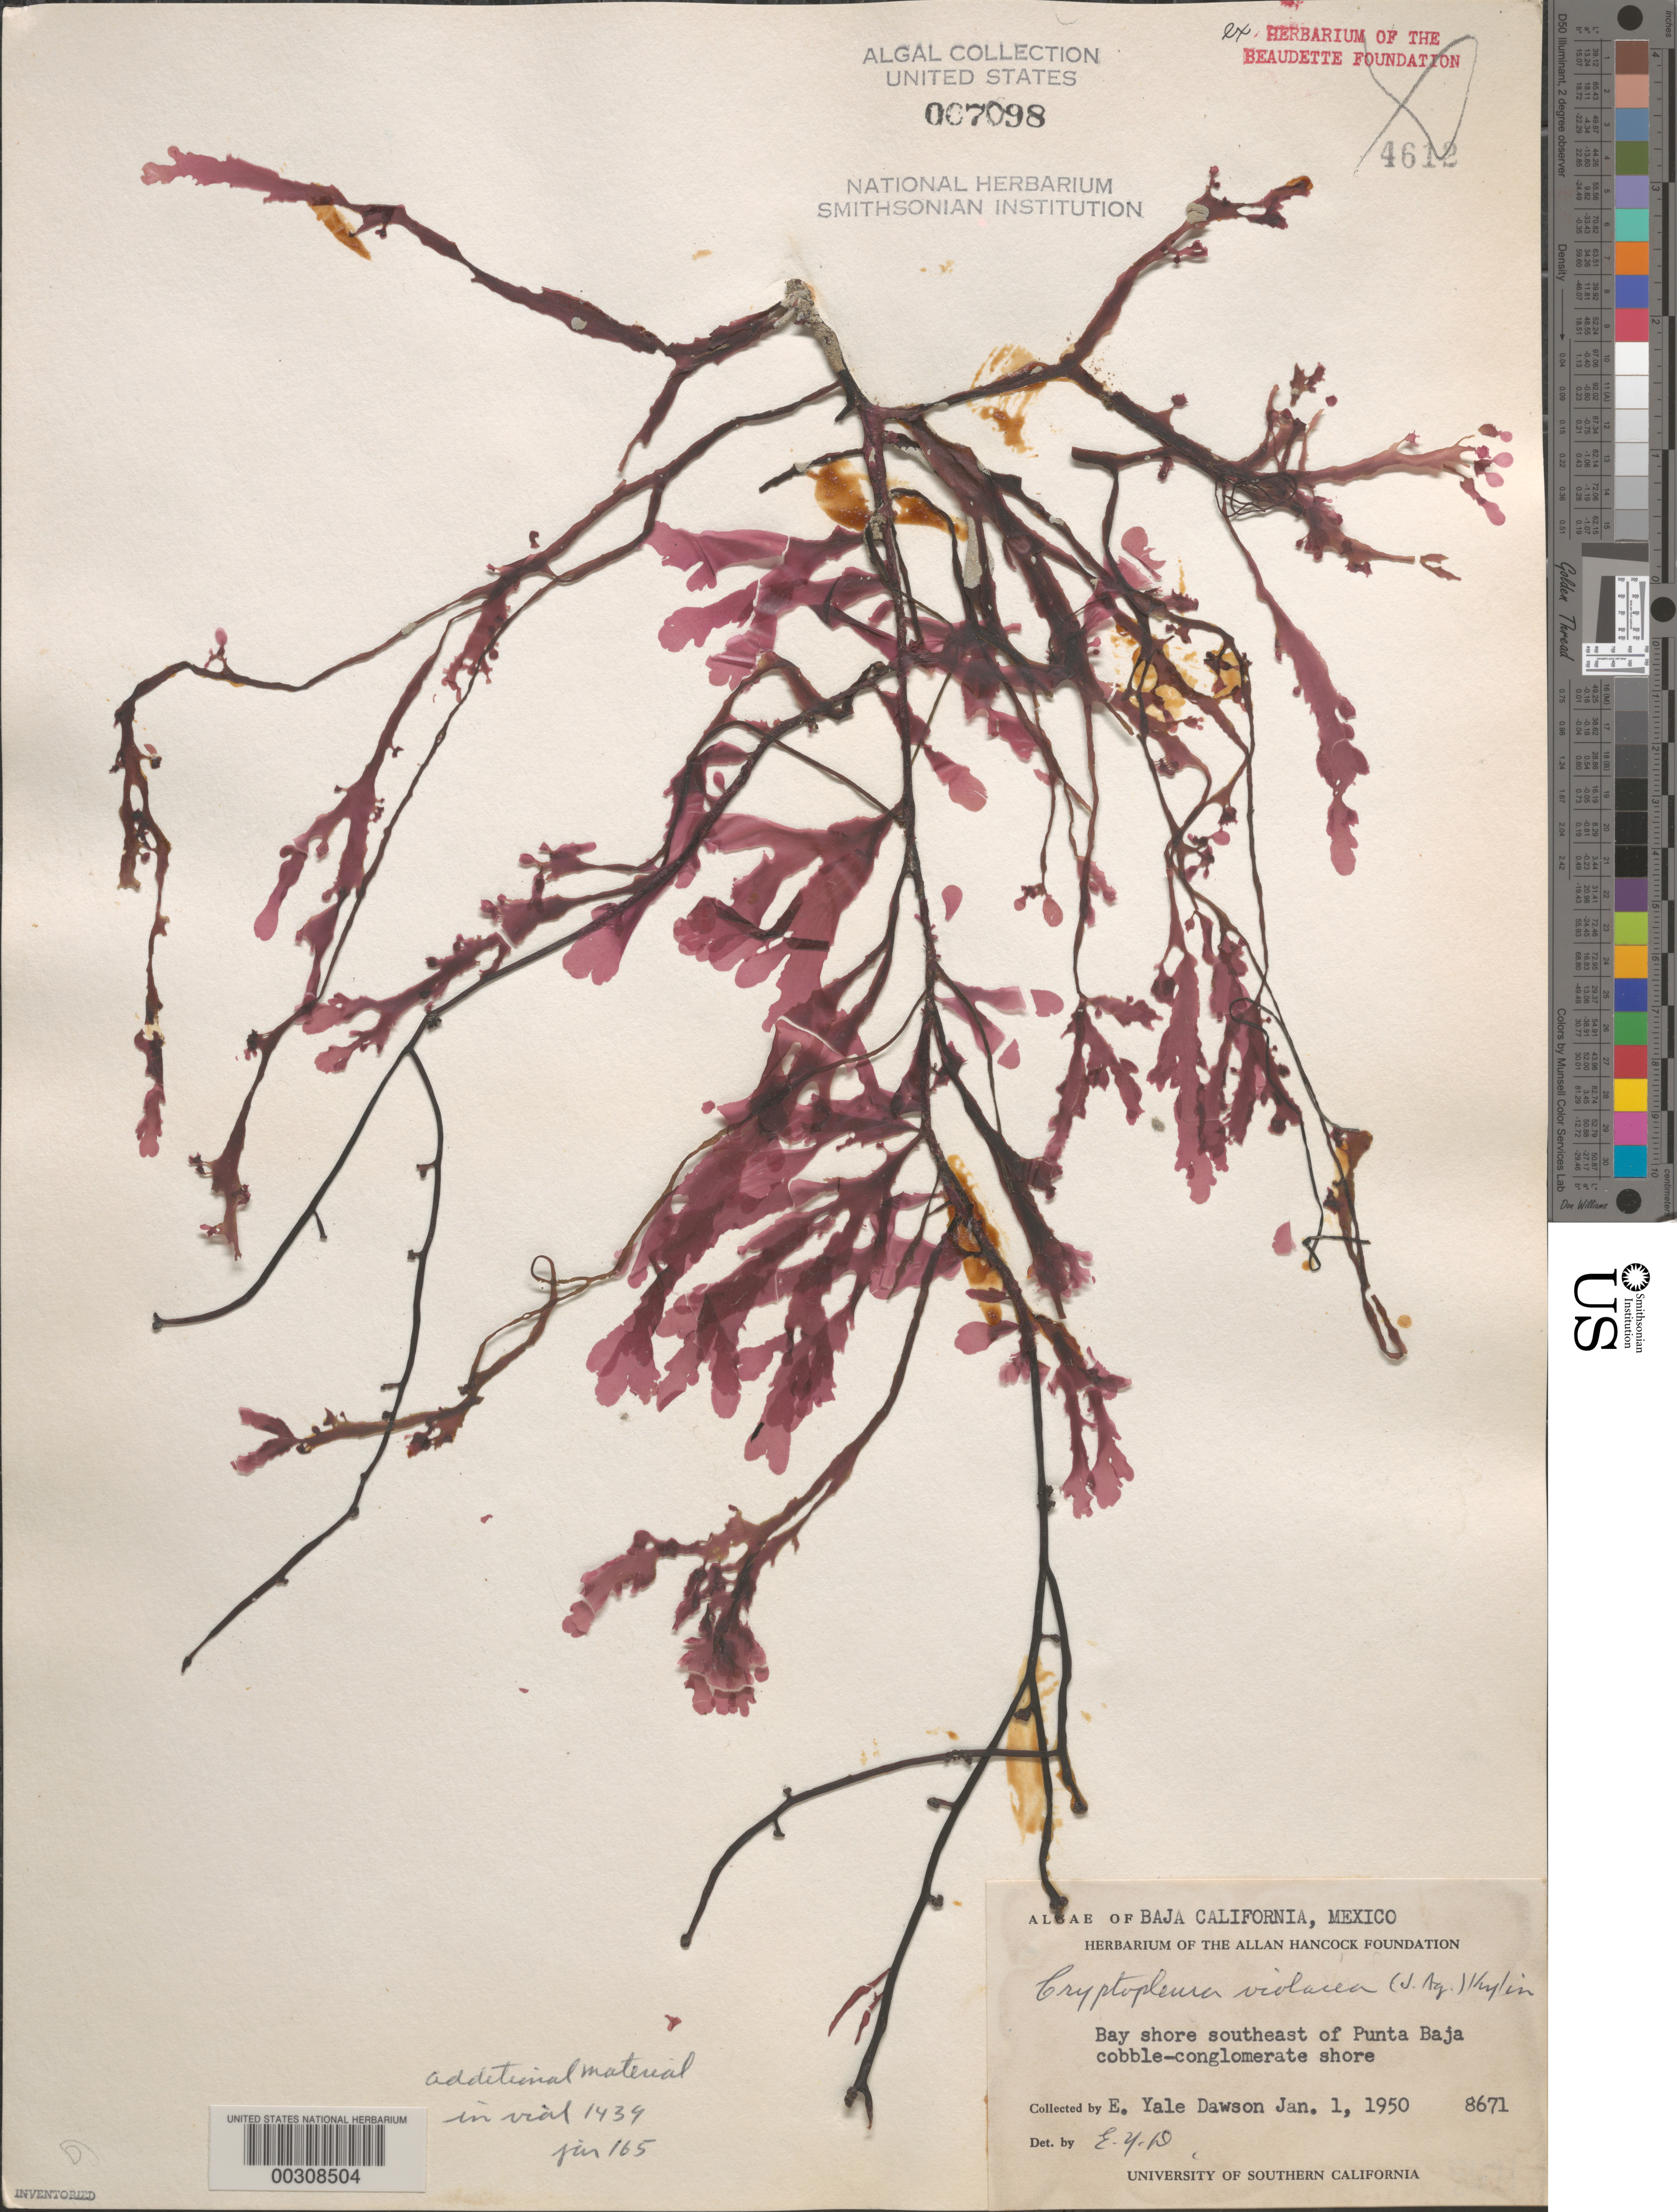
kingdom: Plantae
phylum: Rhodophyta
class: Florideophyceae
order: Ceramiales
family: Delesseriaceae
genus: Cryptopleura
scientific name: Cryptopleura violacea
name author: (J. Ag.) Kylin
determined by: Dawson, E. Y.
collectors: E. Y. Dawson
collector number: EYD 8671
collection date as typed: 01 Jan 1950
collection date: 1950-01-01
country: Mexico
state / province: Baja California Norte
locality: Southeast of Punta Baja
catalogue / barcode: US 7098